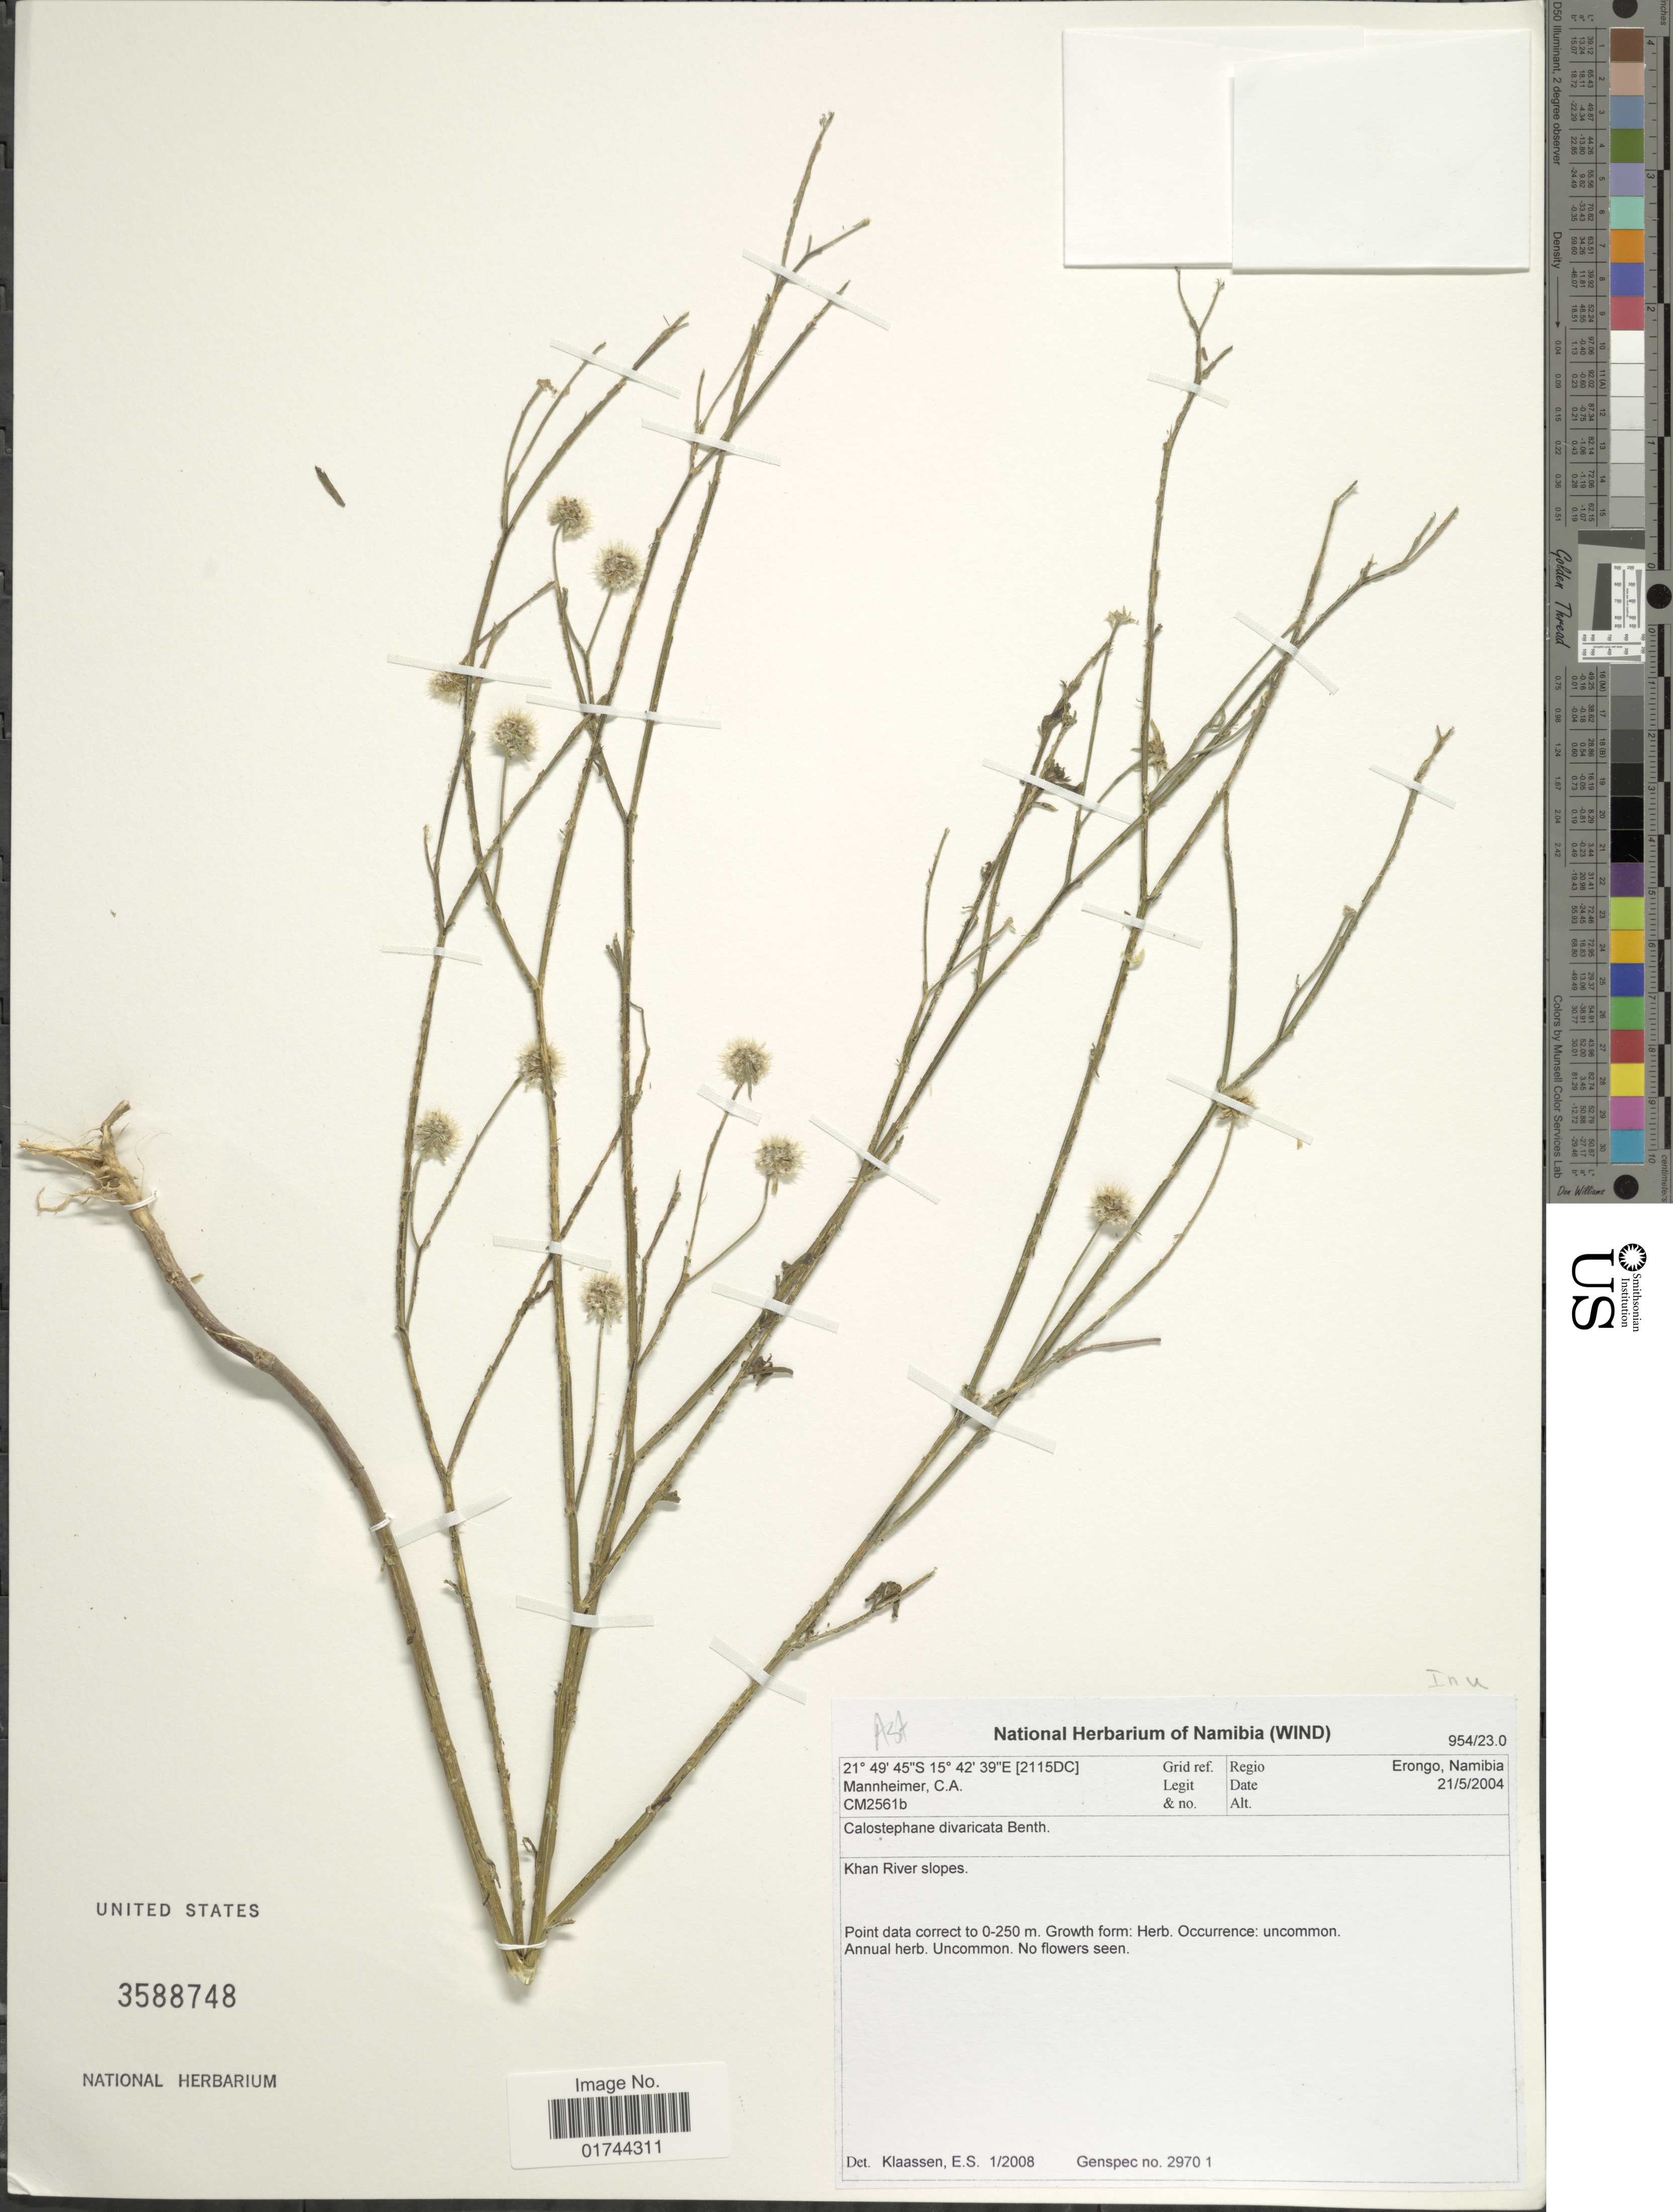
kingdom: Plantae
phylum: Tracheophyta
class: Magnoliopsida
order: Asterales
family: Asteraceae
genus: Calostephane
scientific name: Calostephane divaricata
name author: Benth.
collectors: C. A. Mannheimer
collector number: CM2561b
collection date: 2004-05-21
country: Namibia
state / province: Erongo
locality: Khan River Slopes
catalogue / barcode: US 3588748